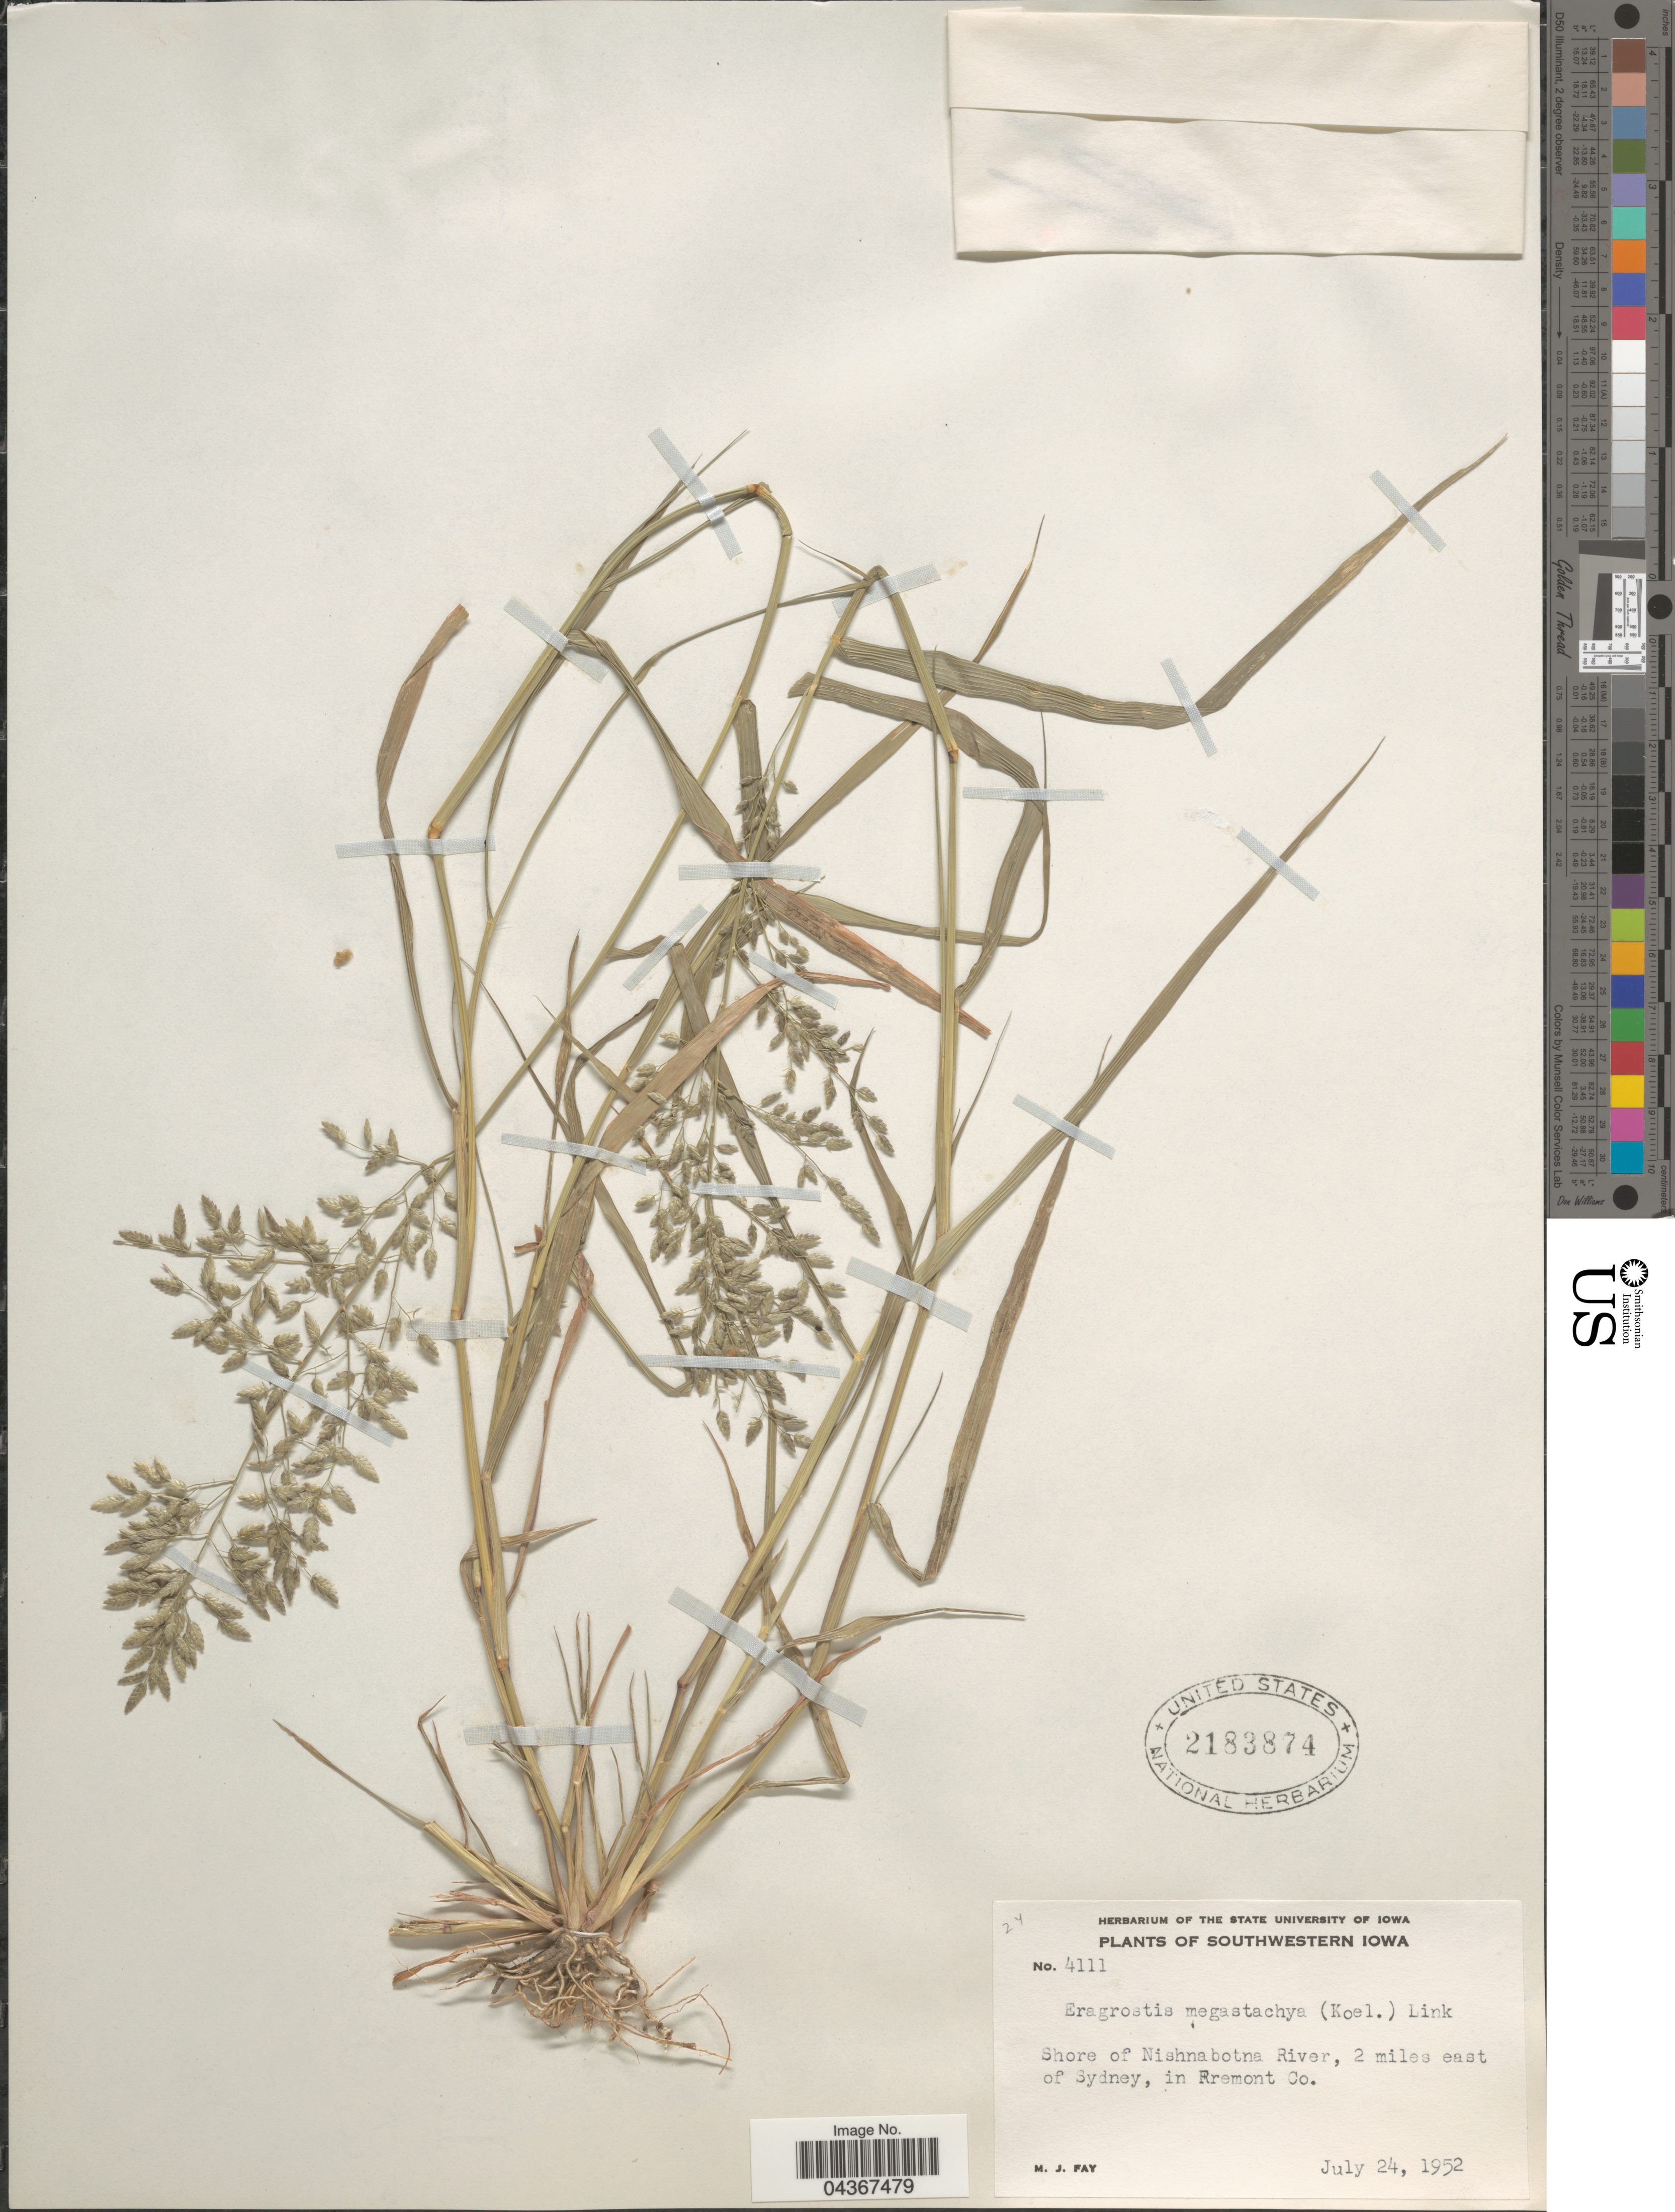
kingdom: Plantae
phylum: Tracheophyta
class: Liliopsida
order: Poales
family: Poaceae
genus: Eragrostis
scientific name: Eragrostis cilianensis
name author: (Bellardi) Vignolo ex Janch.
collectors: M. Fay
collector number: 4111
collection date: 1952-07-24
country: United States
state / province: Iowa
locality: Southwestern Iowa. Shore of Nishnabotna River, 2 miles east of Sydney, in Fremont Co.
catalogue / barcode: US 2183874